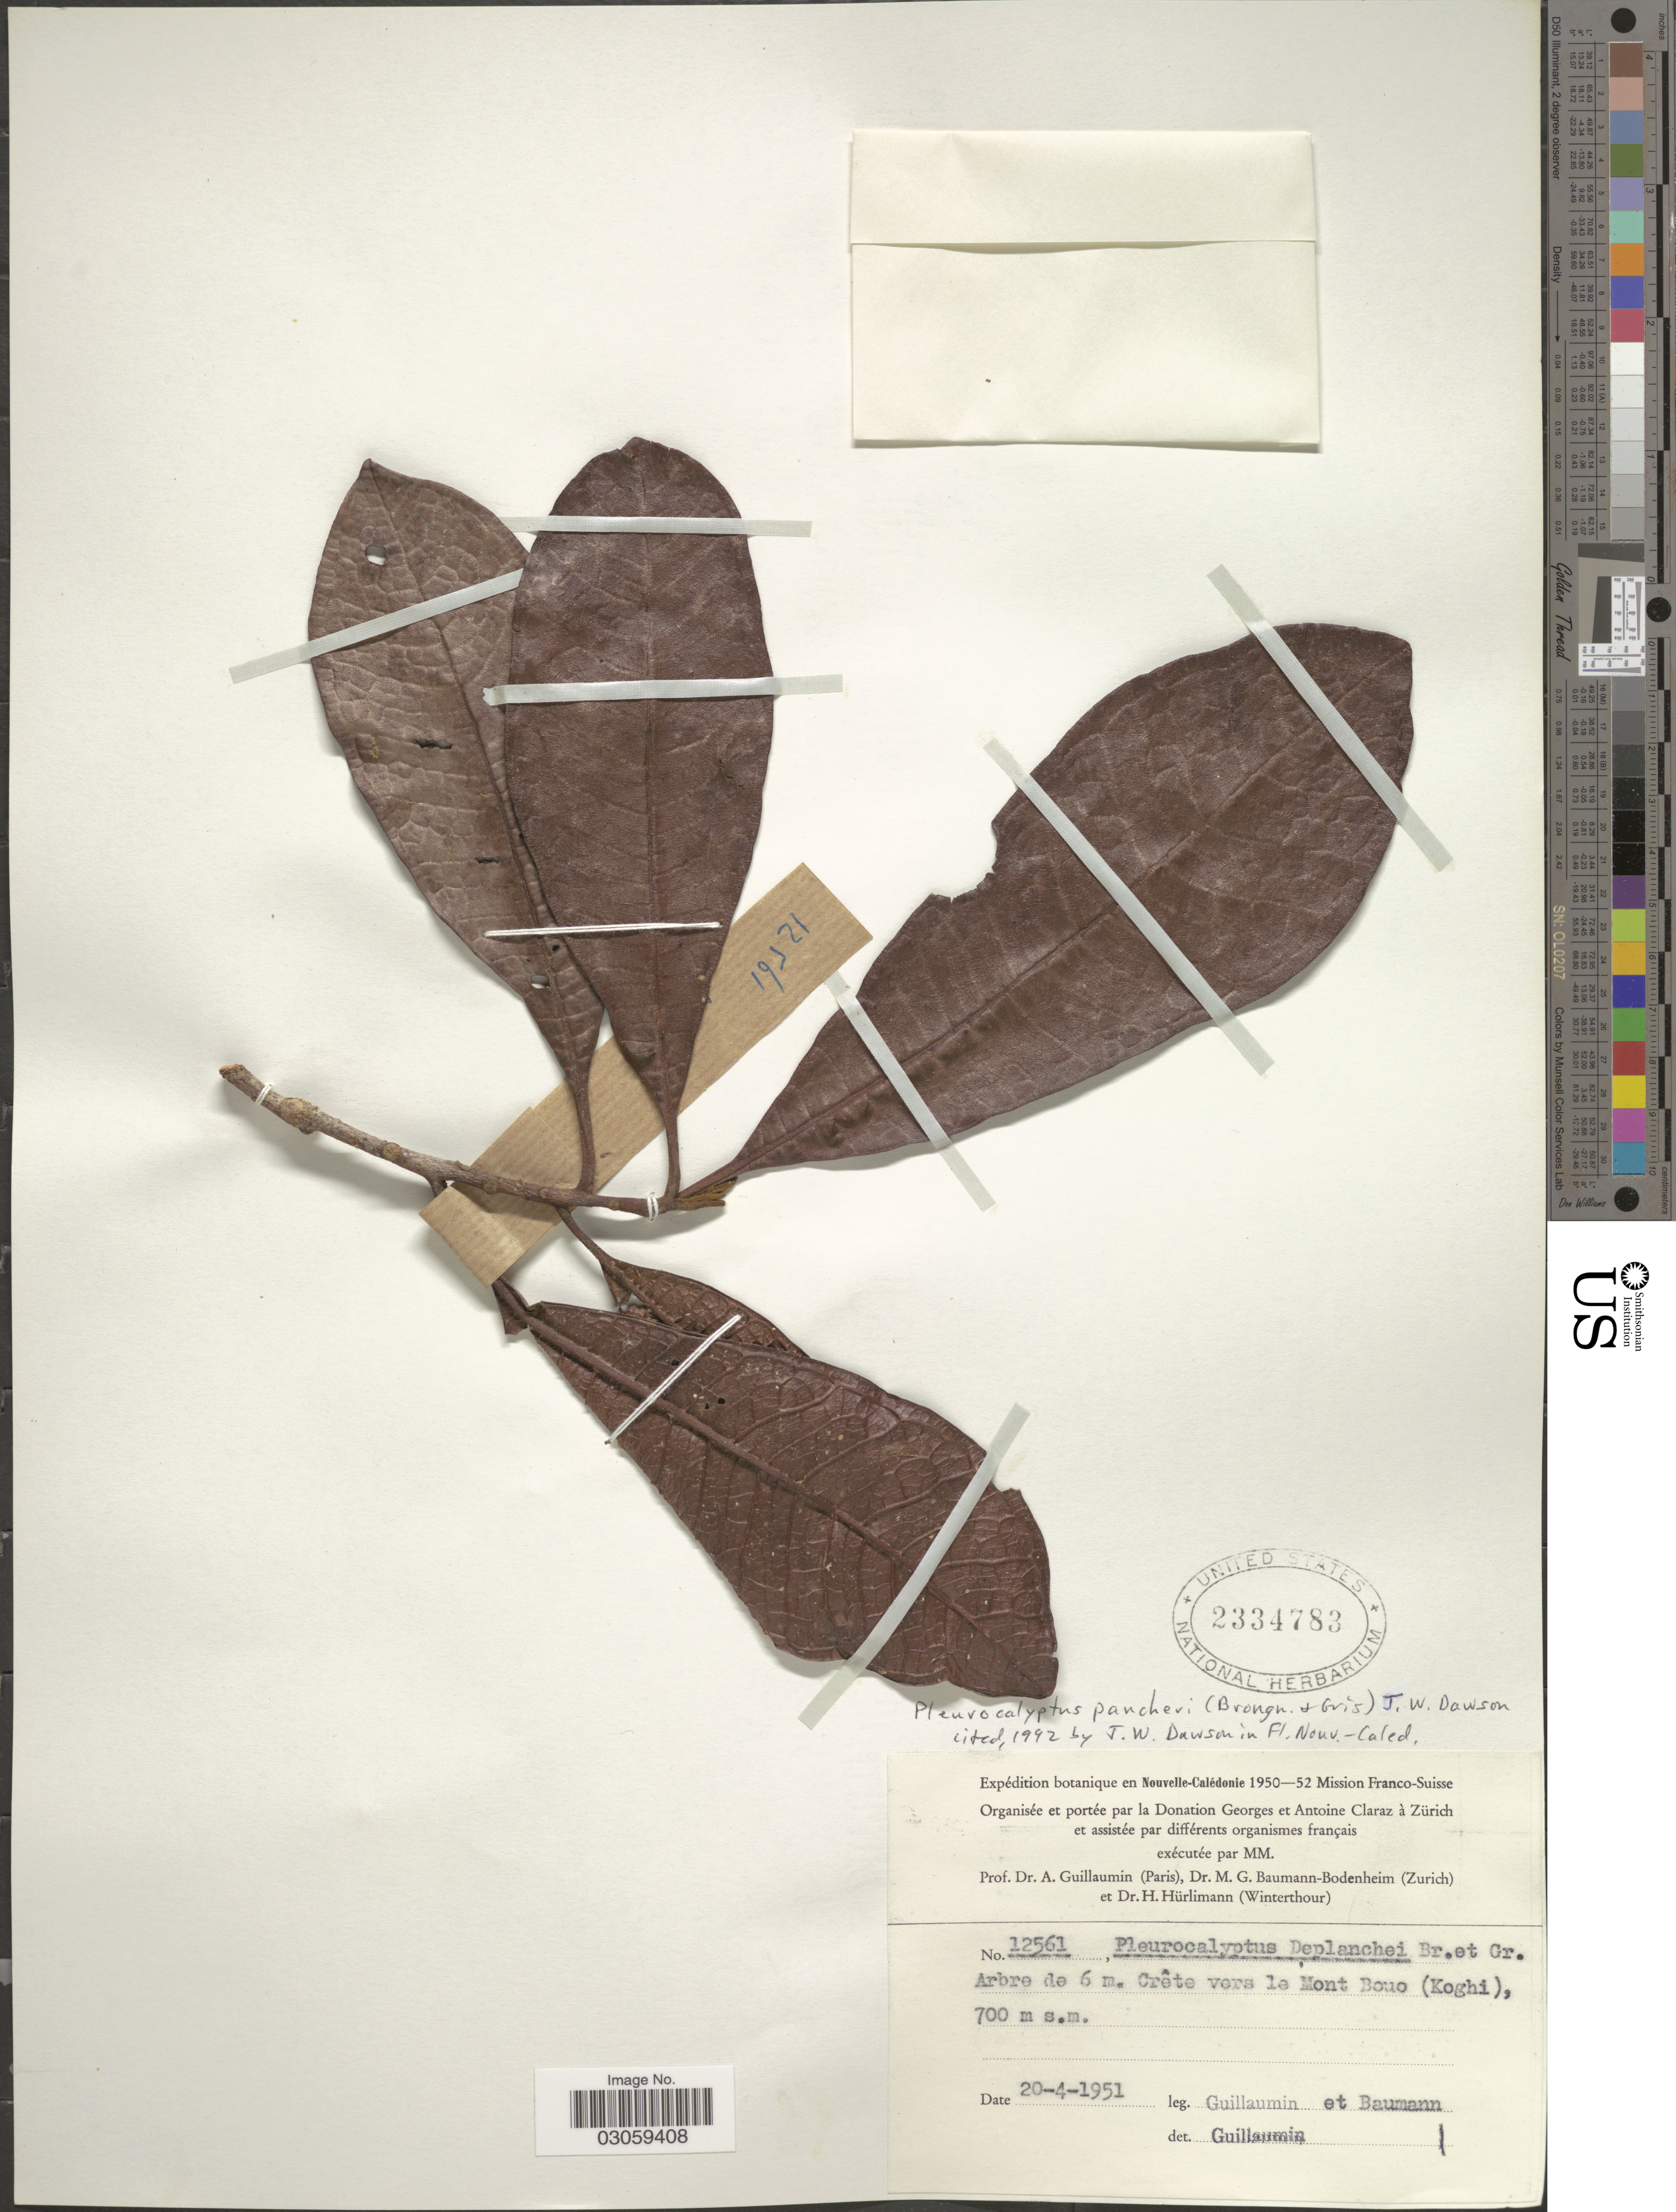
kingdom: Plantae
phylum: Tracheophyta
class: Magnoliopsida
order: Myrtales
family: Myrtaceae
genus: Pleurocalyptus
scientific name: Pleurocalyptus pancheri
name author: (Brongn. & Gris) J.W. Dawson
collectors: A. Guillaumin & M. G. Baumann-Bodenheim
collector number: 12561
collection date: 1951-04-20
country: New Caledonia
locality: En Nouvelle-Calédonie. Crête vers le Mont Bouo (Koghi).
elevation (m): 700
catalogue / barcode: US 2334783